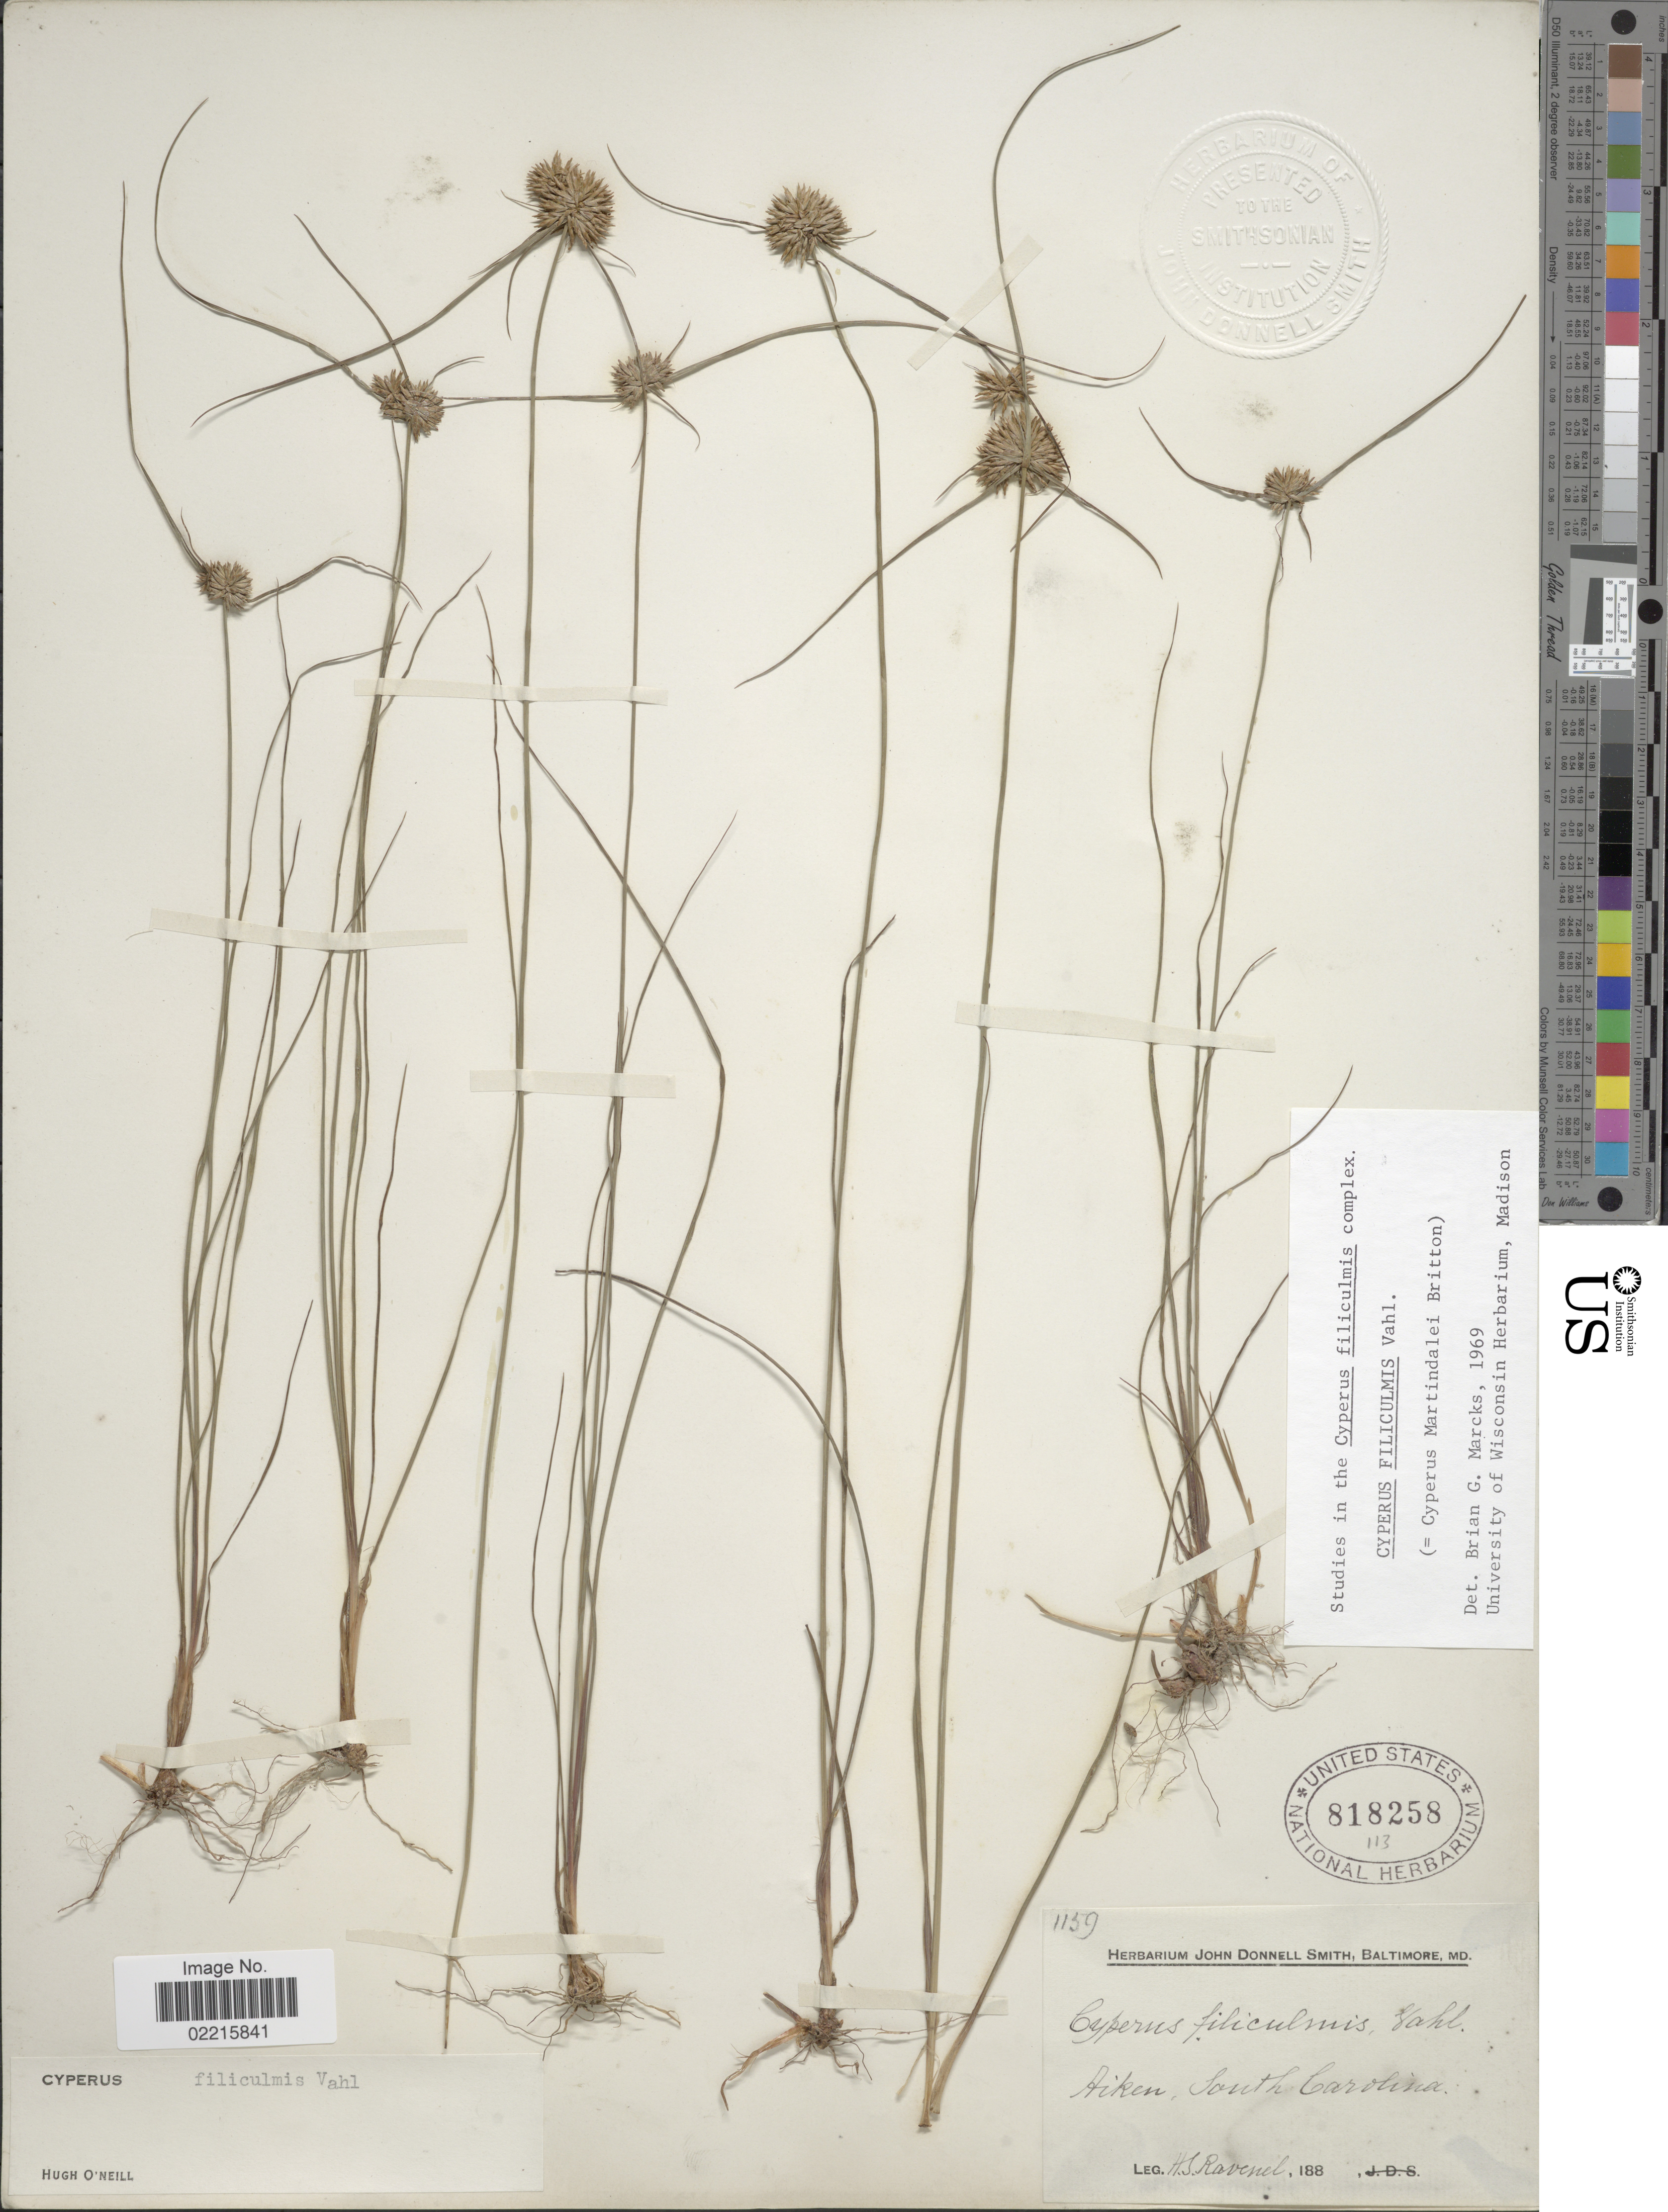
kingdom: Plantae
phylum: Tracheophyta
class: Liliopsida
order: Poales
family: Cyperaceae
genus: Cyperus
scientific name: Cyperus filiculmis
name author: Vahl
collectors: H. Ravenel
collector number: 1159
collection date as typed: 188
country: United States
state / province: South Carolina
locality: Aiken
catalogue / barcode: US 818258